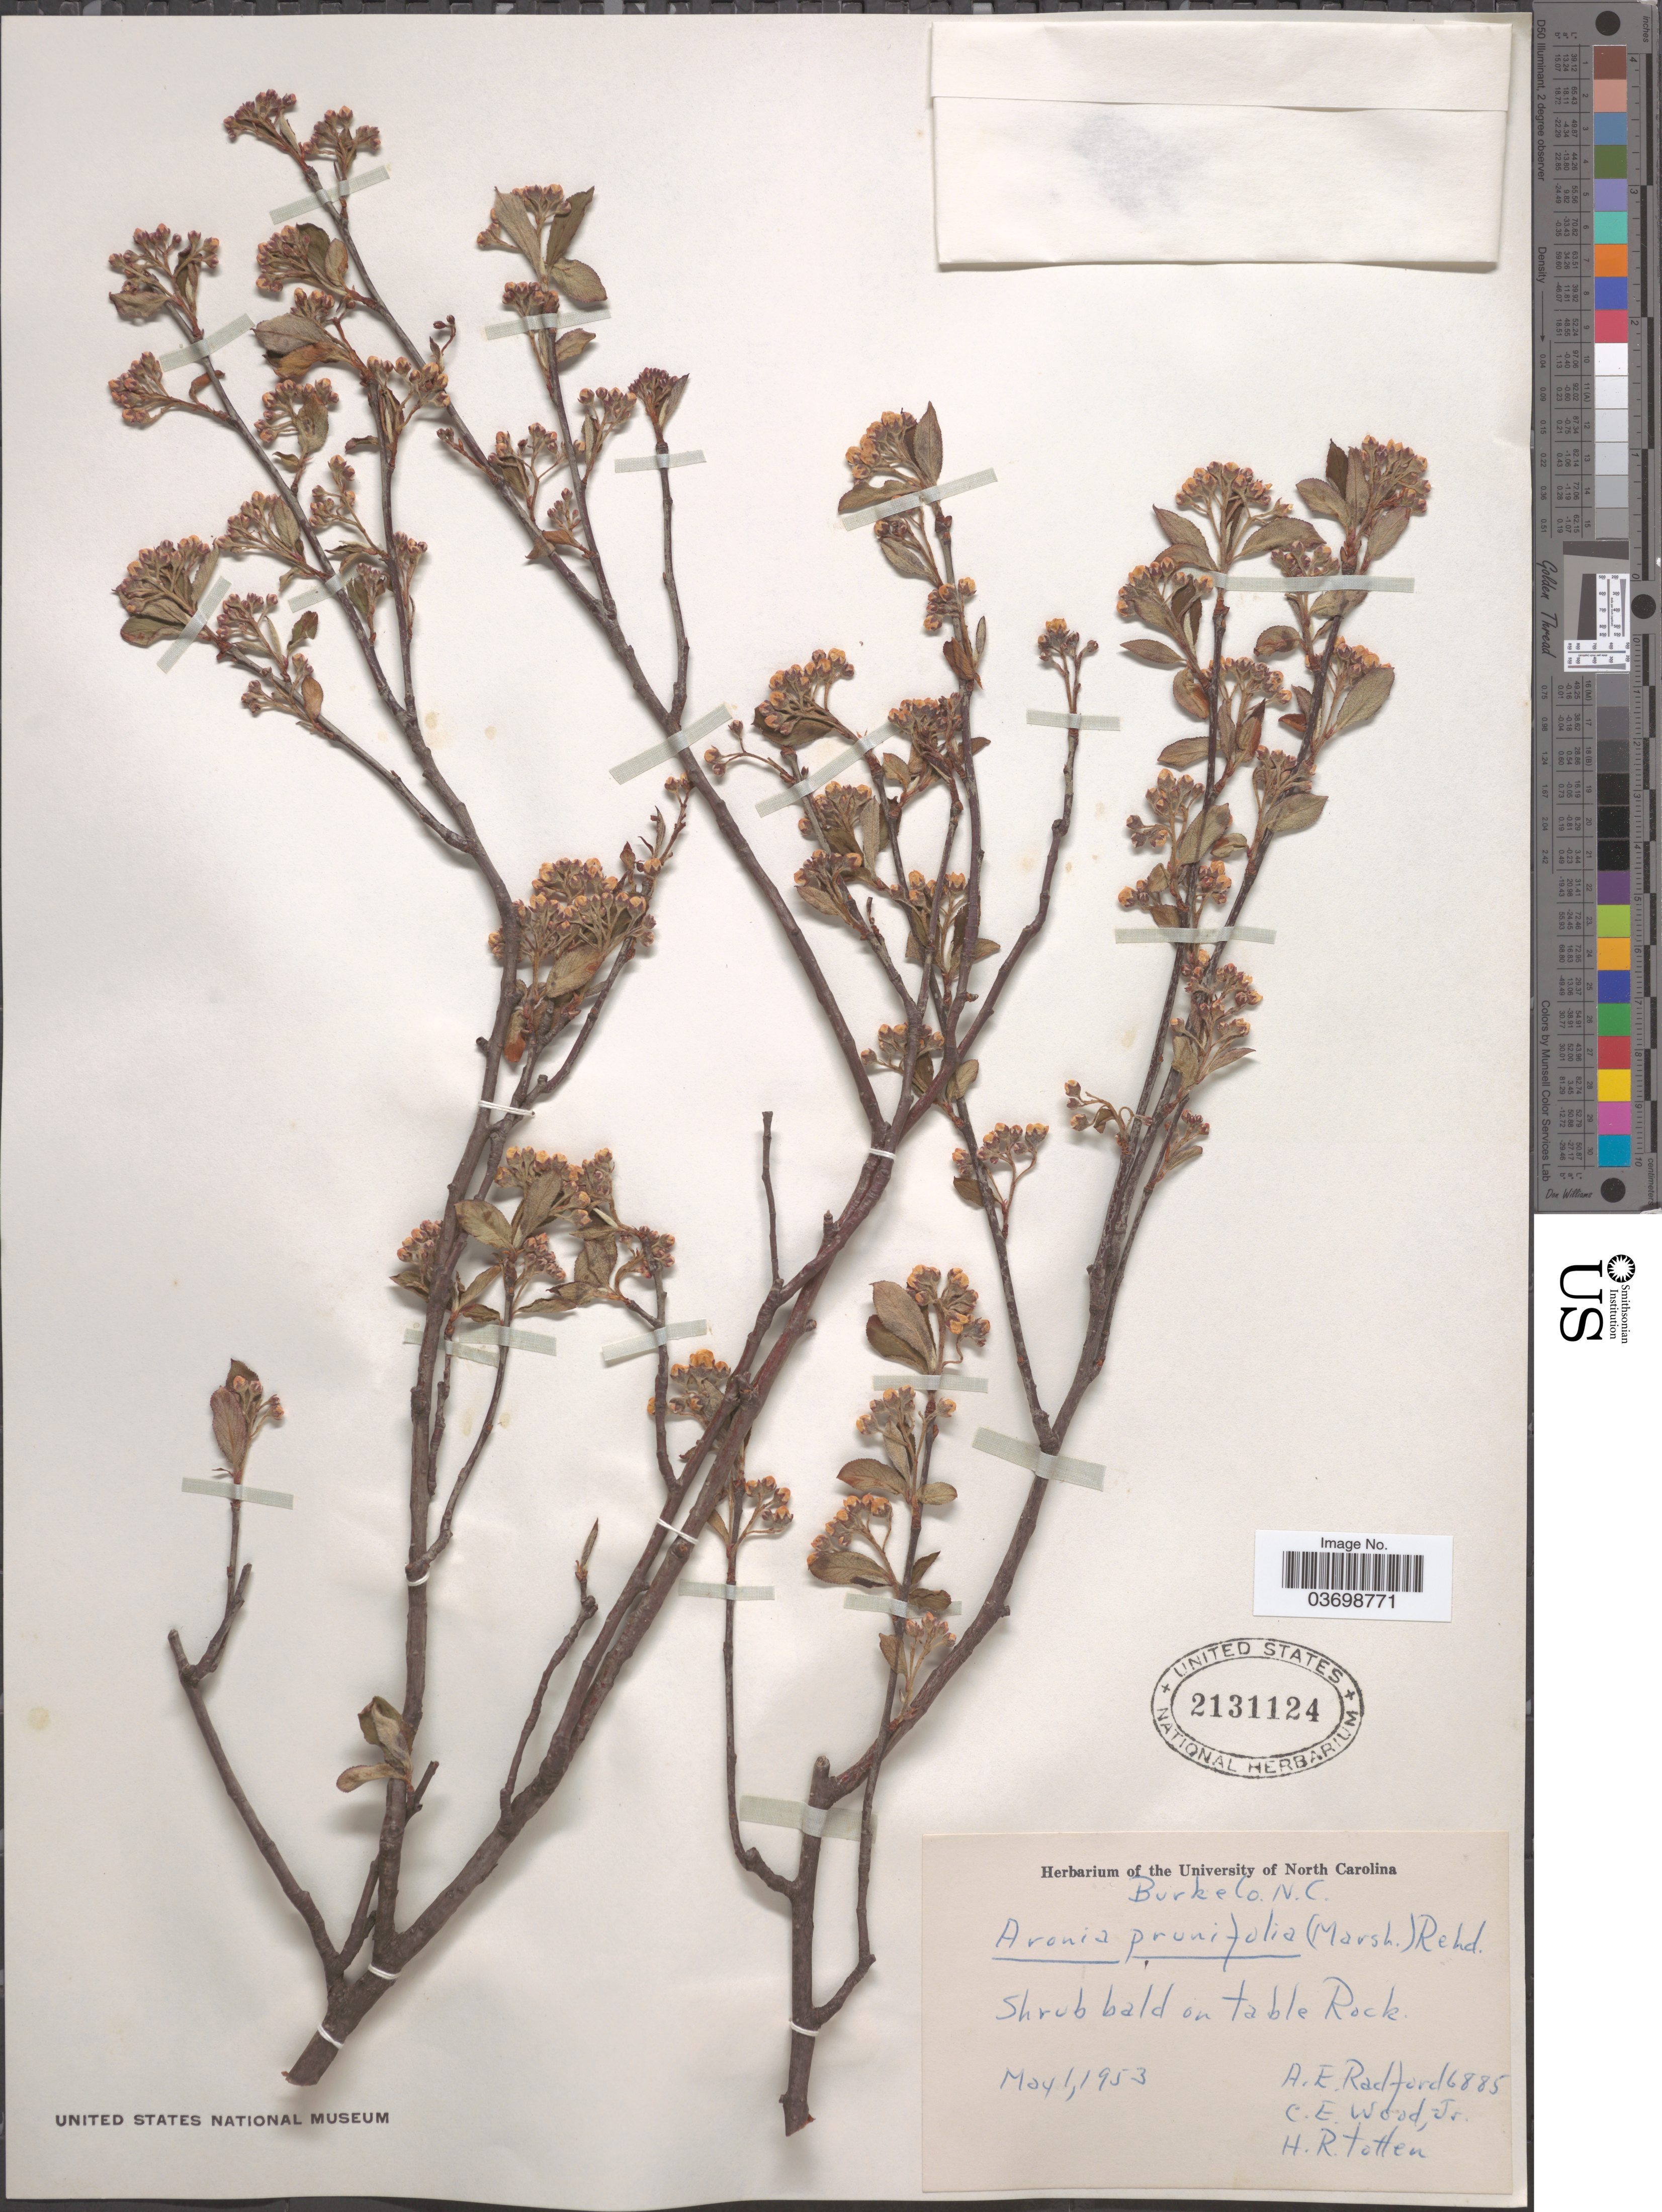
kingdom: Plantae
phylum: Tracheophyta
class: Magnoliopsida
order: Rosales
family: Rosaceae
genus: Aronia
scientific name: Aronia x prunifolia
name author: (Marshall) Rehder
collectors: A. E. Radford, C. Wood & H. Totten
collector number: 6885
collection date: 1953-05-01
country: United States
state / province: North Carolina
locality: Burke Co. Table Rock.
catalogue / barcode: US 2131124